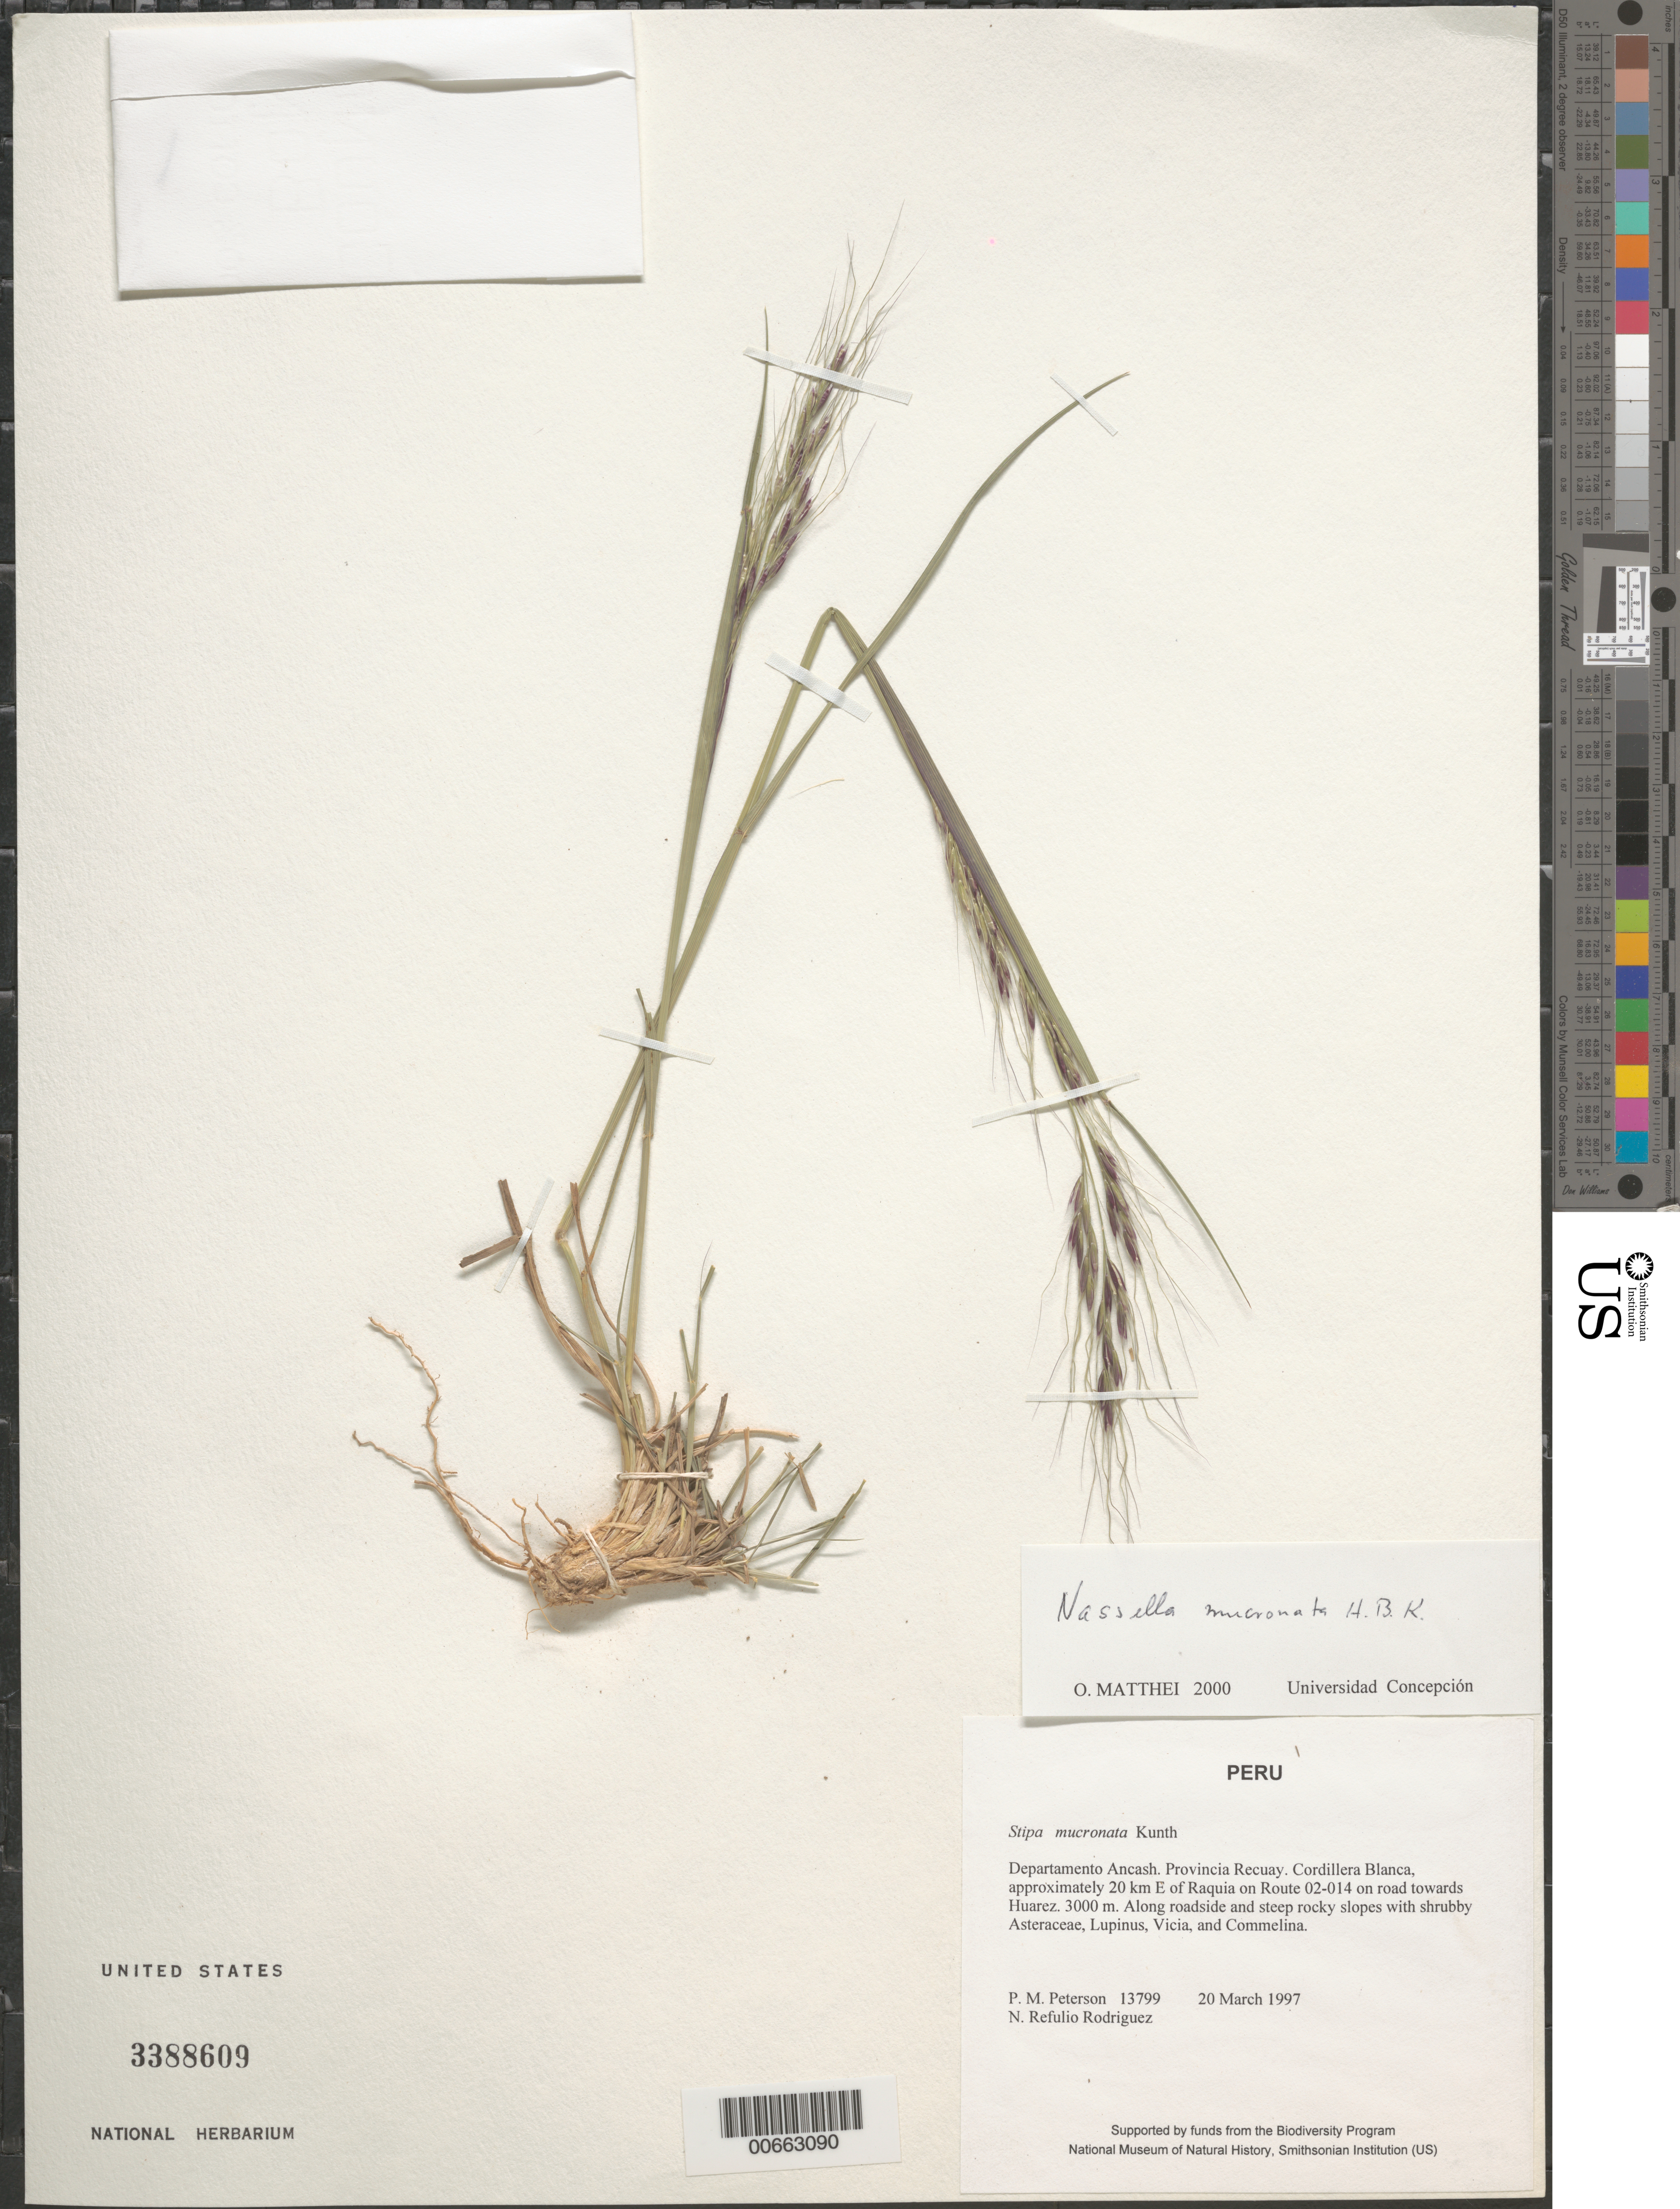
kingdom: Plantae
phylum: Tracheophyta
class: Liliopsida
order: Poales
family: Poaceae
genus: Stipa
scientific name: Stipa mucronata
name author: Kunth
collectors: P. M. Peterson & N. Refulio-Rodríguez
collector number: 13799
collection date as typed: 20 Mar 1997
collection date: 1997-03-20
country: Peru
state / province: Ancash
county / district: Recuay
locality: Cordillera Blanca, approximately 20 km E of Raquia on Route 02-014 on road towards Huarez.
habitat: Along roadside and steep rocky slopes with shruby Asteraceae, Lupinus, Vicia, and Commelina.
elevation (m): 3000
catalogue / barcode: US 3388609